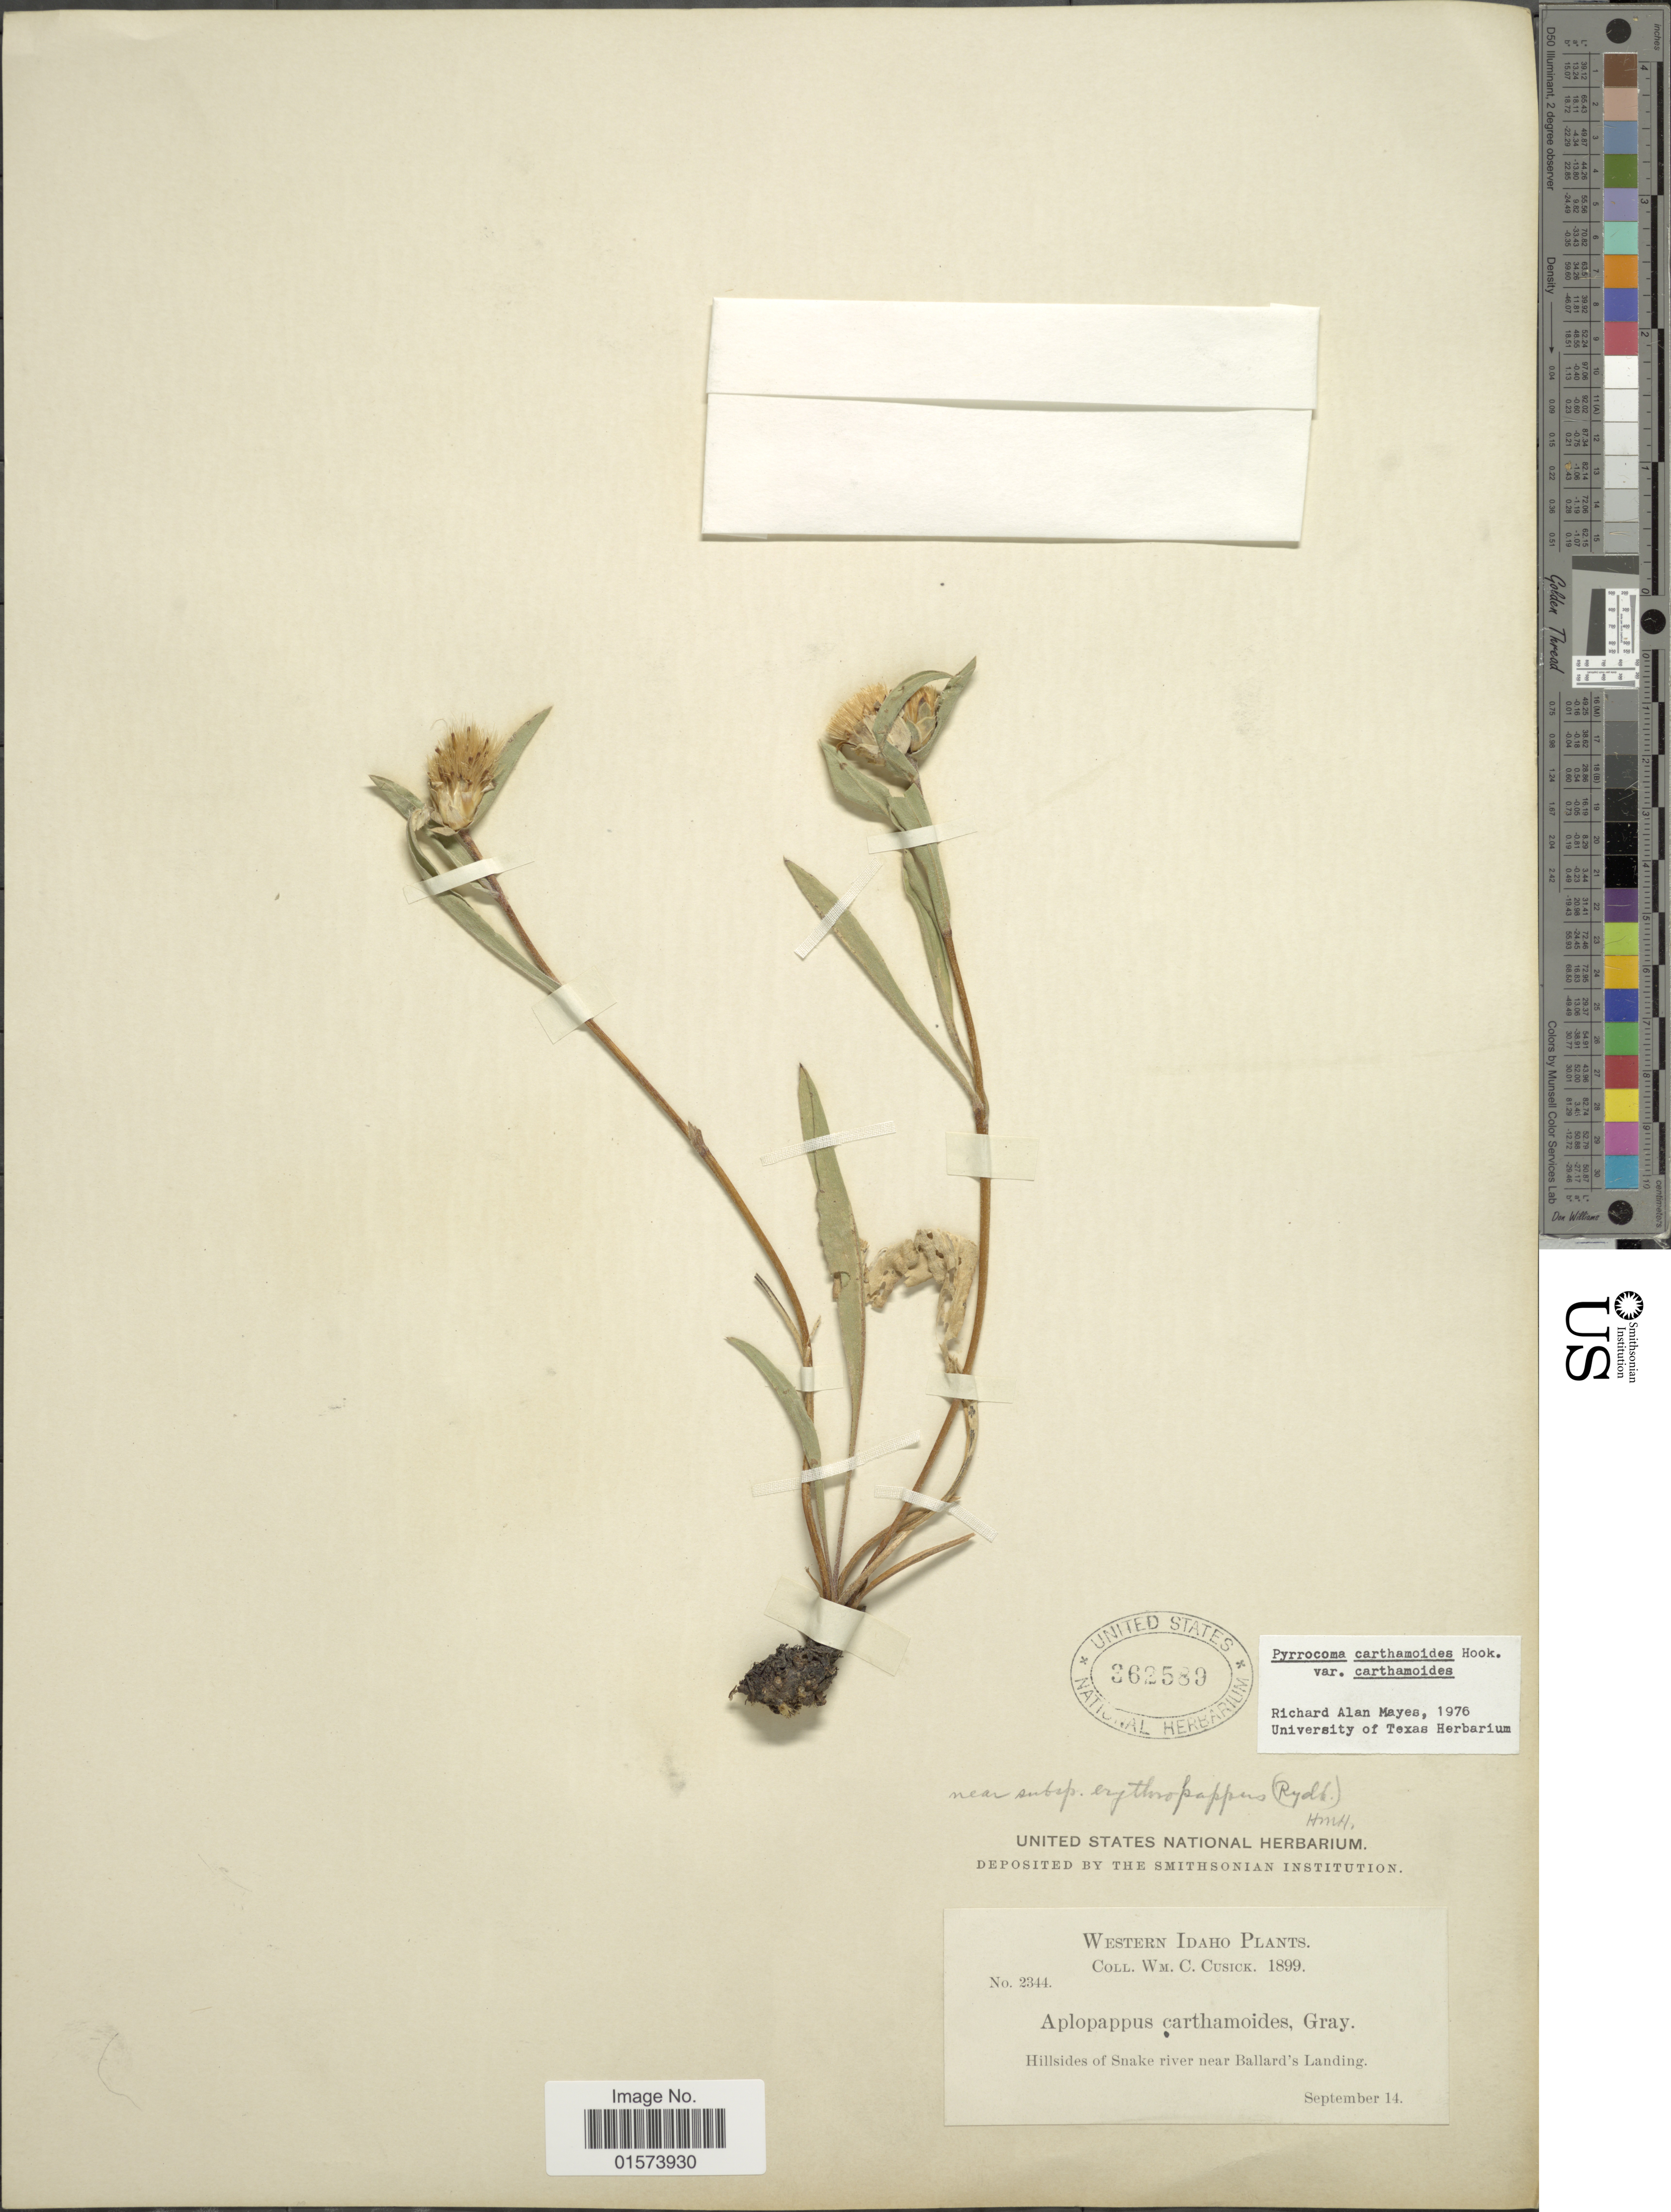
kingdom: Plantae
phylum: Tracheophyta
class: Magnoliopsida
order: Asterales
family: Asteraceae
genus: Pyrrocoma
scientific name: Pyrrocoma carthamoides var. carthamoides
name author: Hook.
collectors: W. C. Cusick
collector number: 2344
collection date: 1899-09-14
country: United States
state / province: Idaho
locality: Western Idaho, Hillsides of Snake River near Ballard's Landing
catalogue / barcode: US 362589